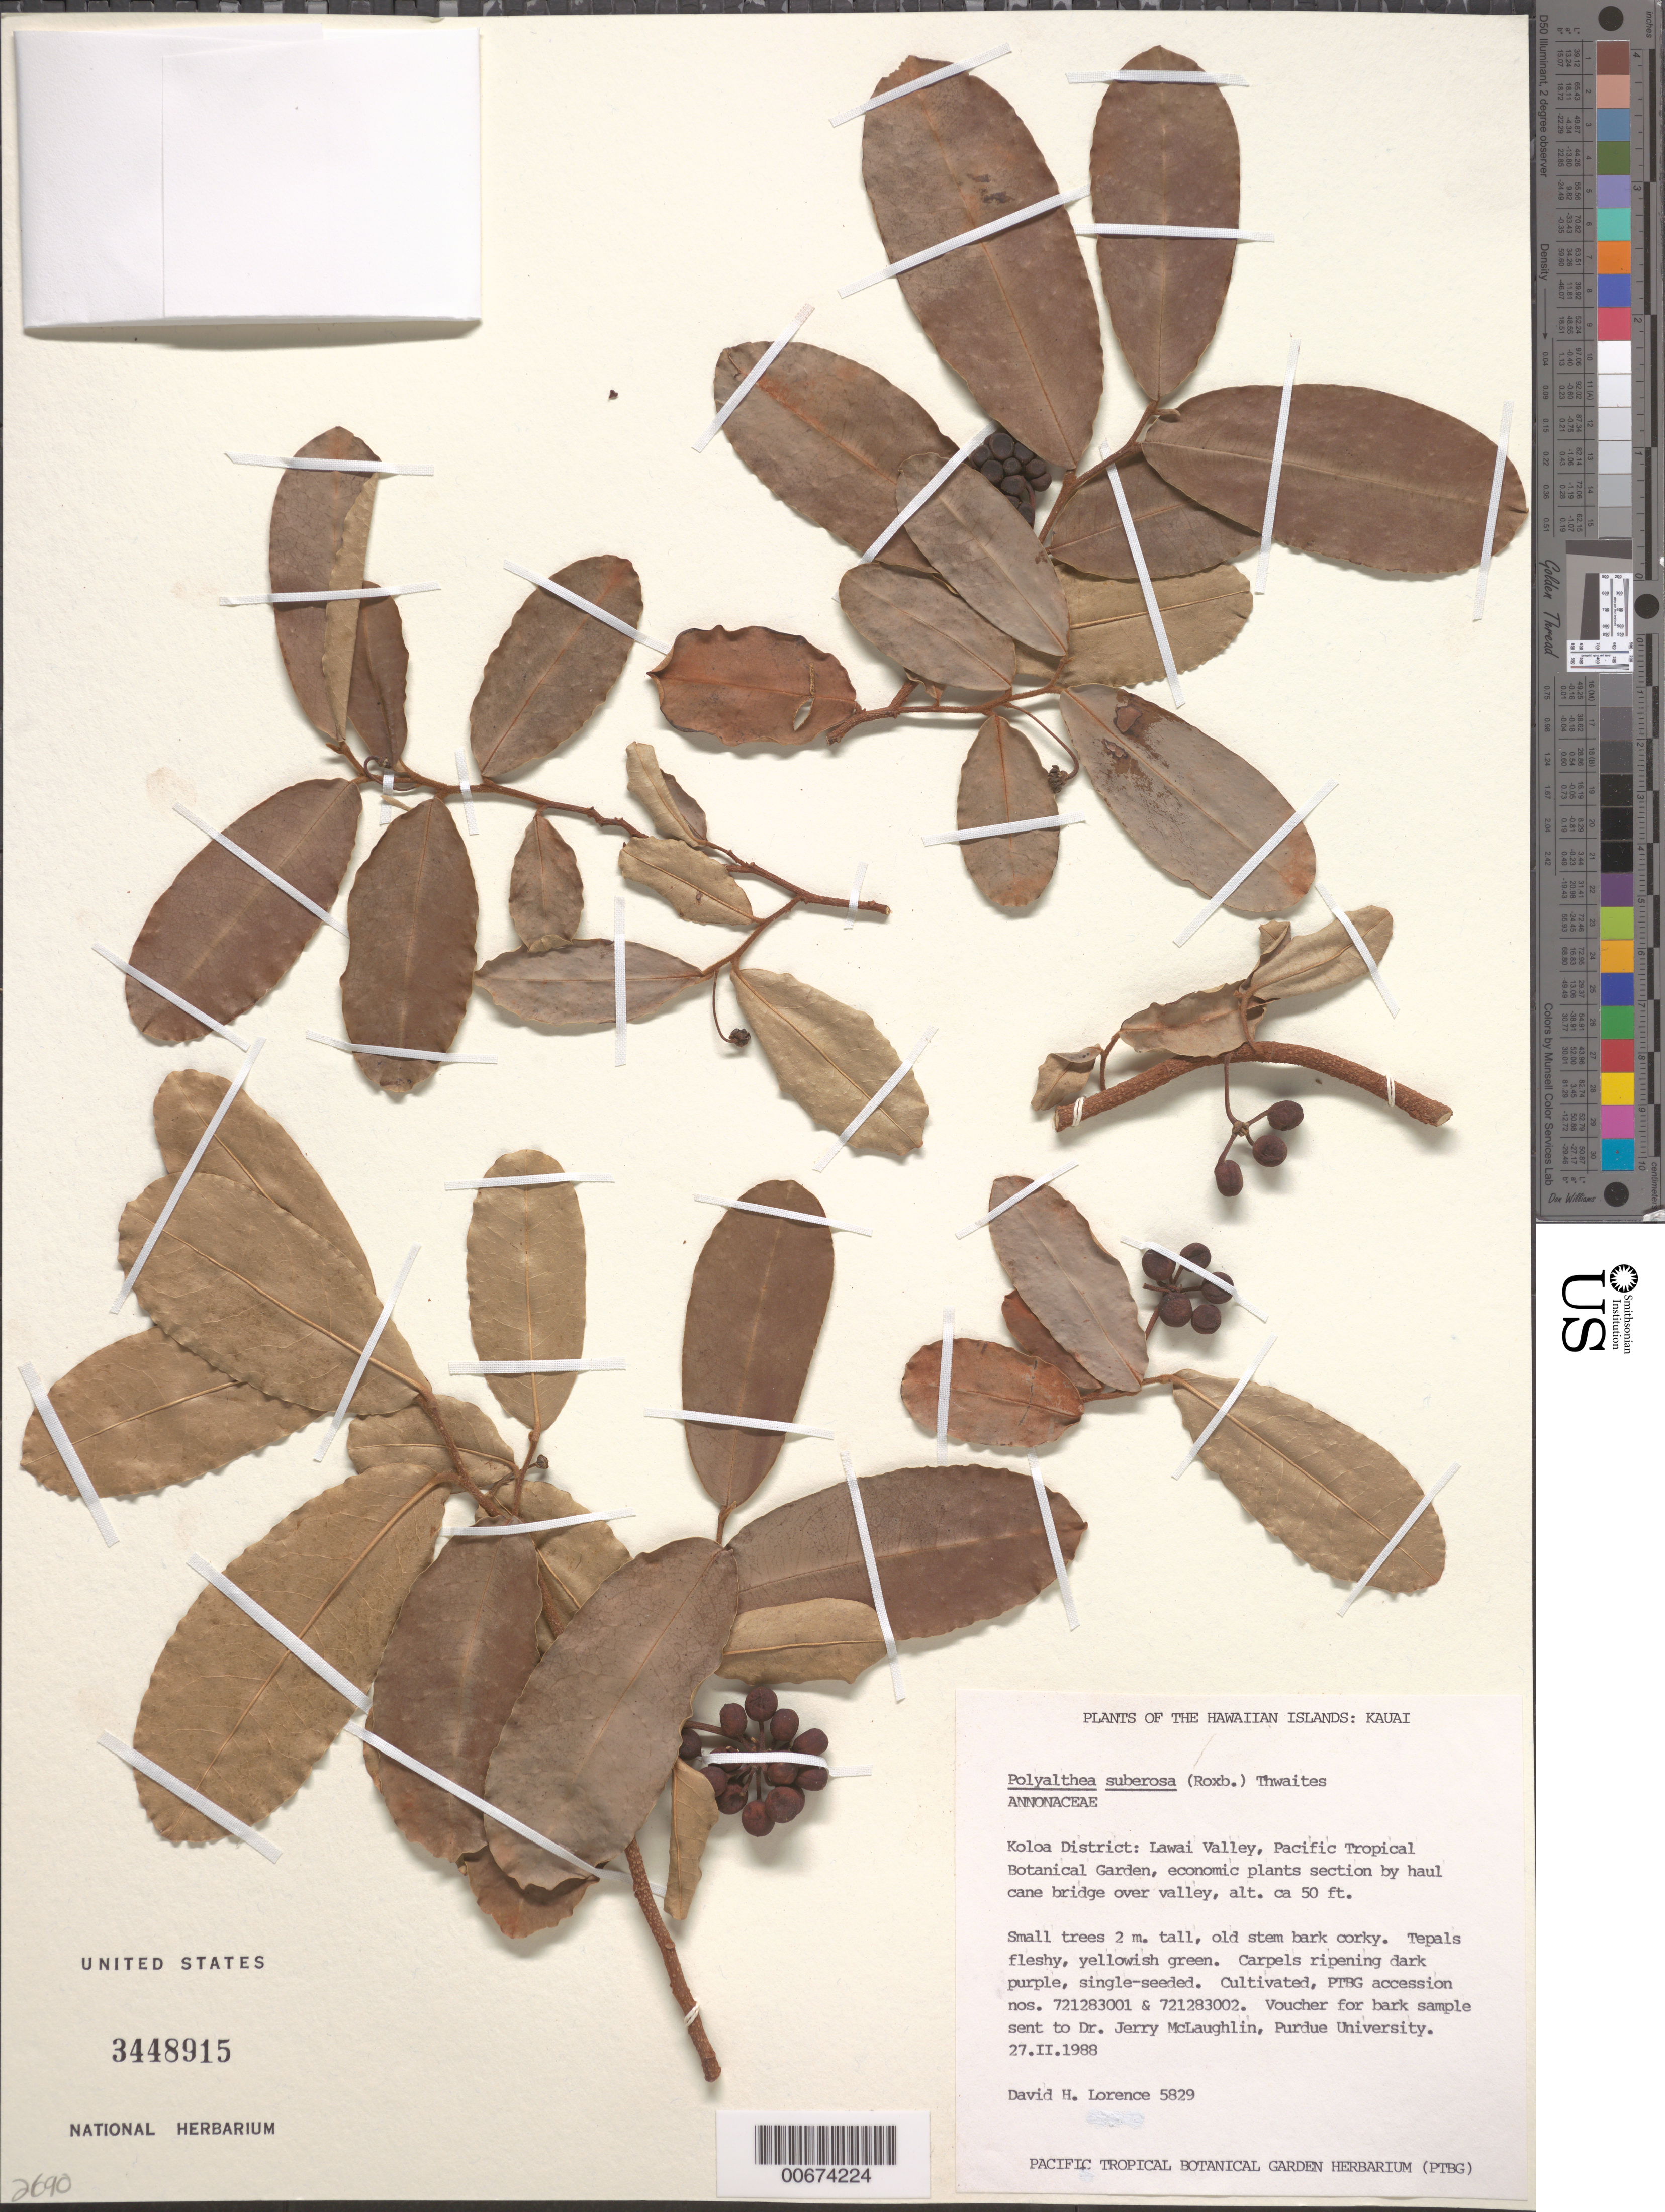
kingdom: Plantae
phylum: Tracheophyta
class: Magnoliopsida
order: Magnoliales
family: Annonaceae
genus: Polyalthia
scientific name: Polyalthia suberosa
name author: (Roxb.) Thwaites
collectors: D. Lorence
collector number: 5829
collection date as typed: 27 Feb 1988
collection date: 1988-02-27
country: United States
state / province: Hawaii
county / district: Kauai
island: Kaua'i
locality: Lawai Valley, Pacific Tropical Botanical Garden, economic plants section by haul cane bridge over valley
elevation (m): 15.2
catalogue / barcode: US 3448915